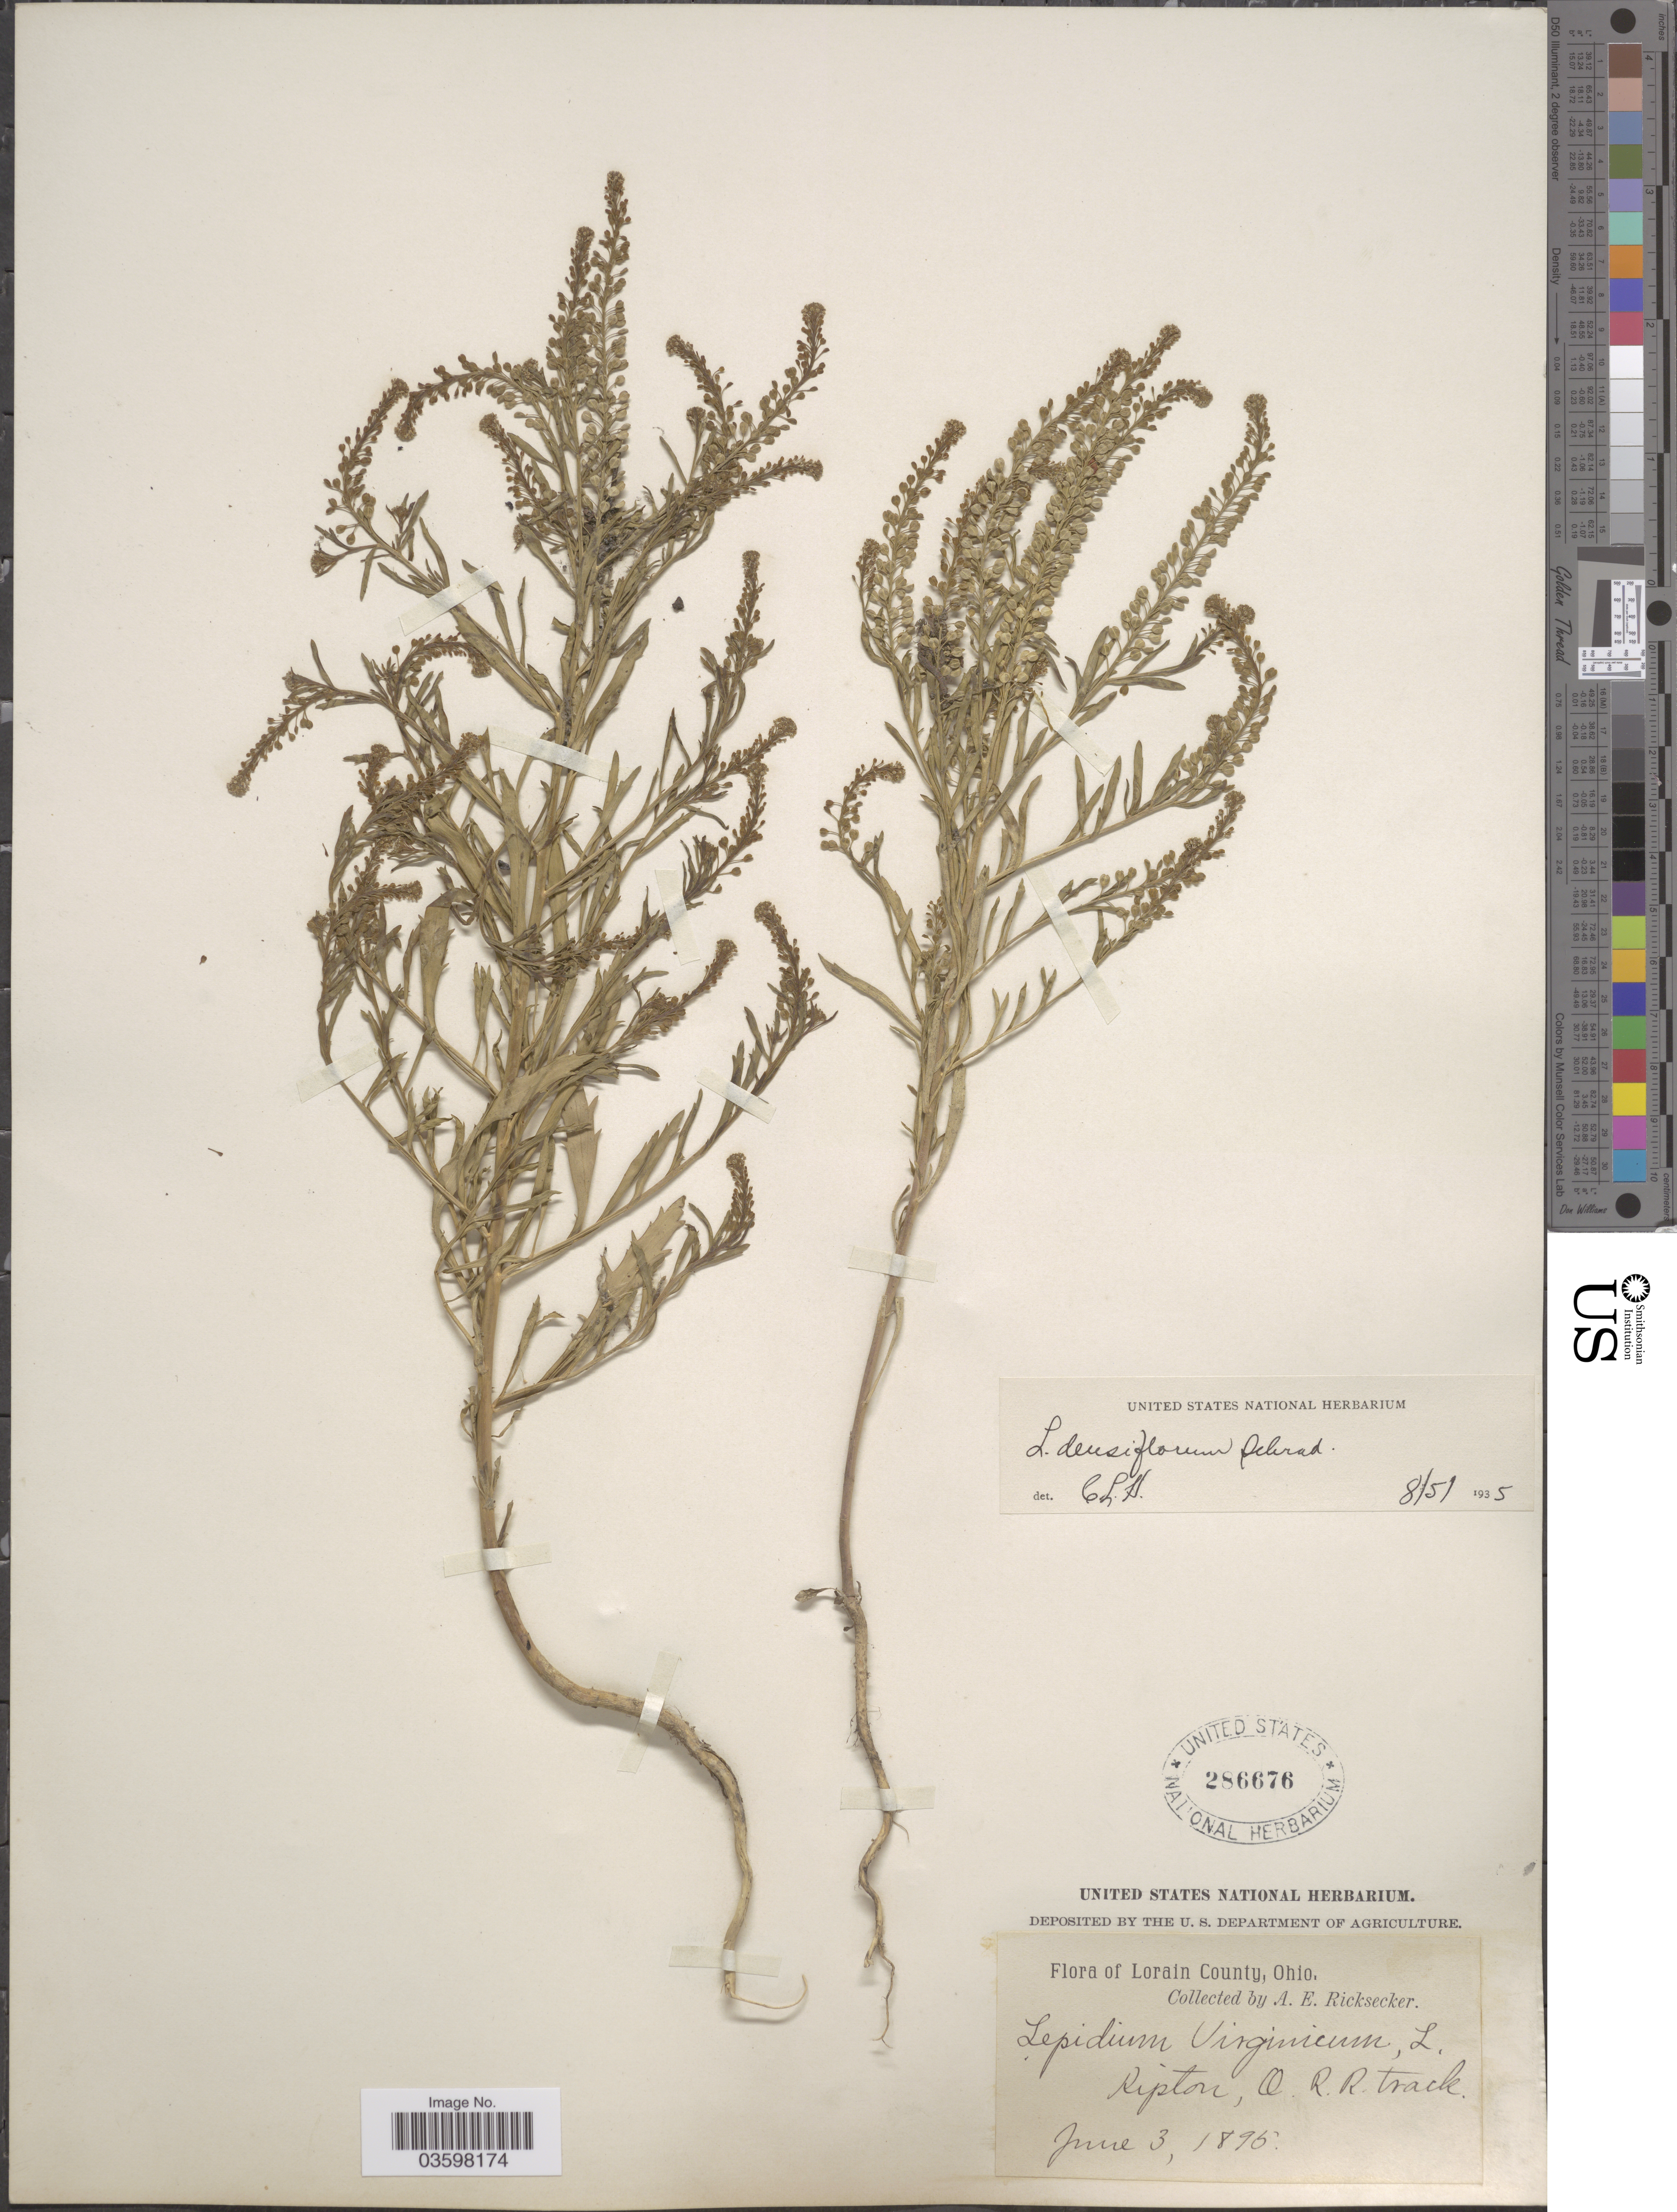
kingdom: Plantae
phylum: Tracheophyta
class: Magnoliopsida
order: Brassicales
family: Brassicaceae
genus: Lepidium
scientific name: Lepidium densiflorum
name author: Schrad.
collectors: A. E. Ricksecker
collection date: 1895-06-03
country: United States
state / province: Ohio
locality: Lorain County. Ripton, O. R.R. track.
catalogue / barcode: US 286676